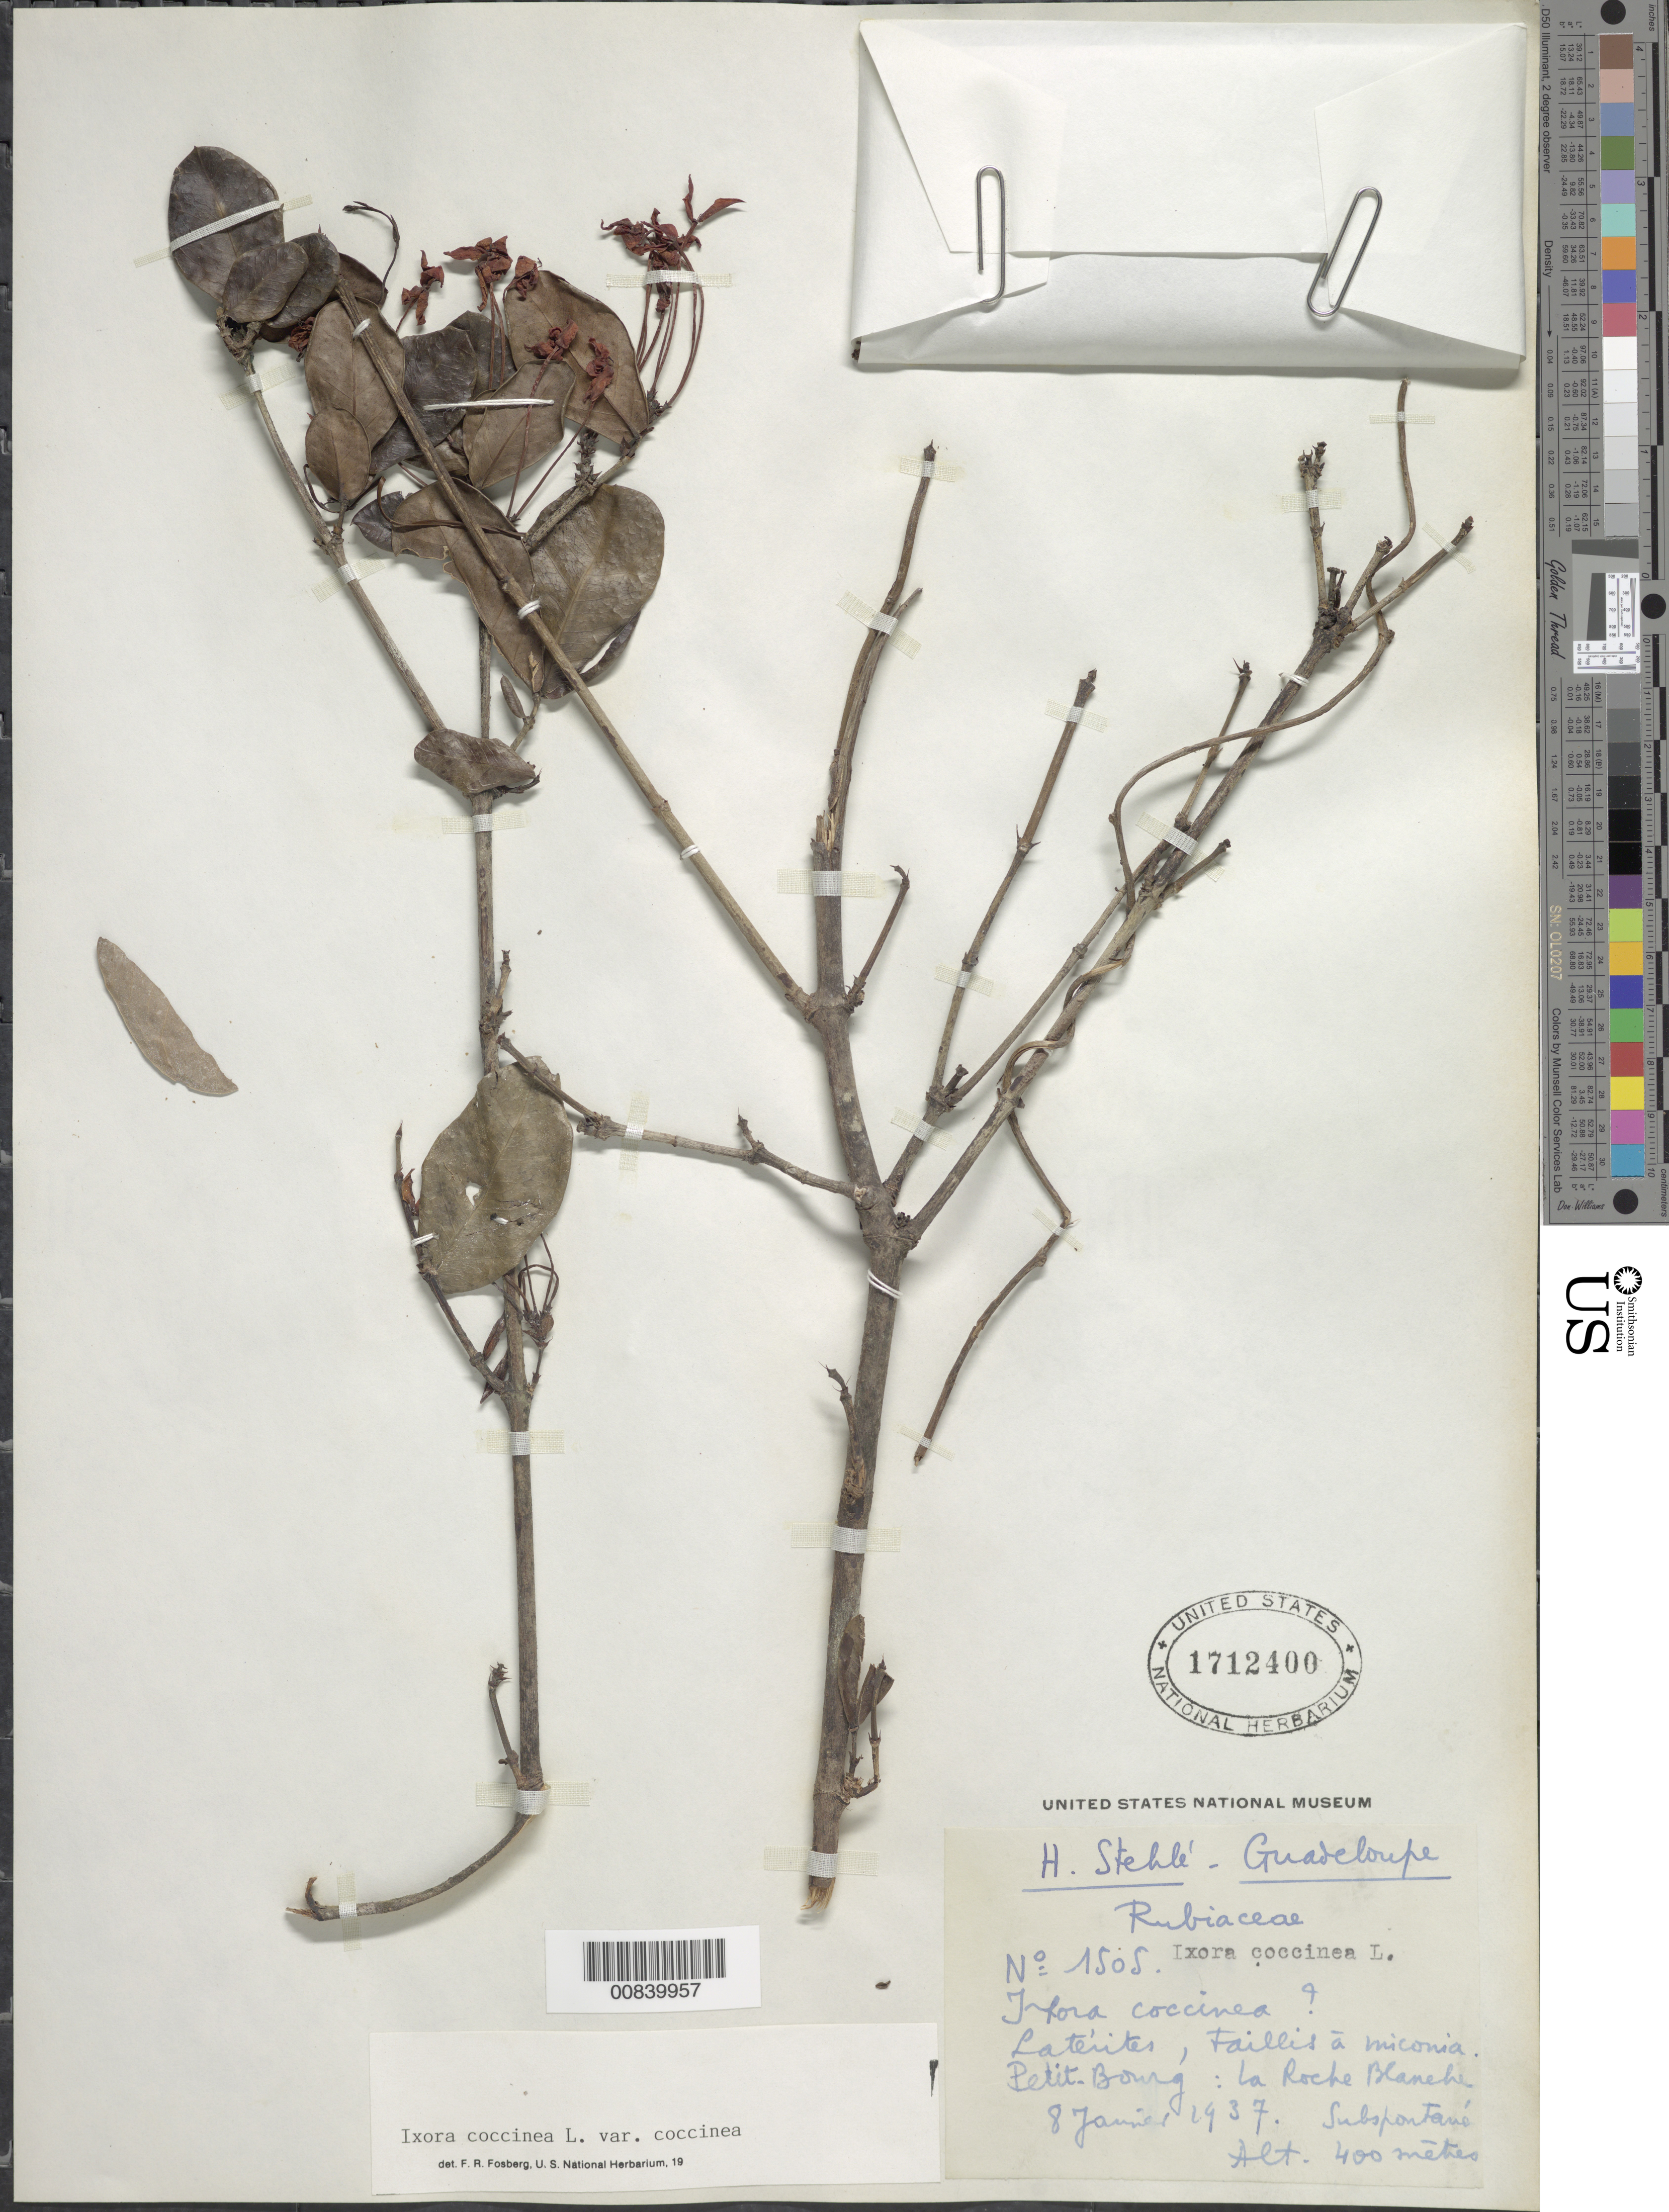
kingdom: Plantae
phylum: Tracheophyta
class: Magnoliopsida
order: Gentianales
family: Rubiaceae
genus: Ixora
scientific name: Ixora coccinea var. coccinea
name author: L.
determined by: Fosberg, F. R.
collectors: H. Stehlé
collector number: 1505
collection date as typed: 08 Jan 1937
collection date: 1937-01-08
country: Guadeloupe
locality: Petit-Bourg: La Roche Blanche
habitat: Laterites. Faillis àmiconia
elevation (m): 400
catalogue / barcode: US 1712400